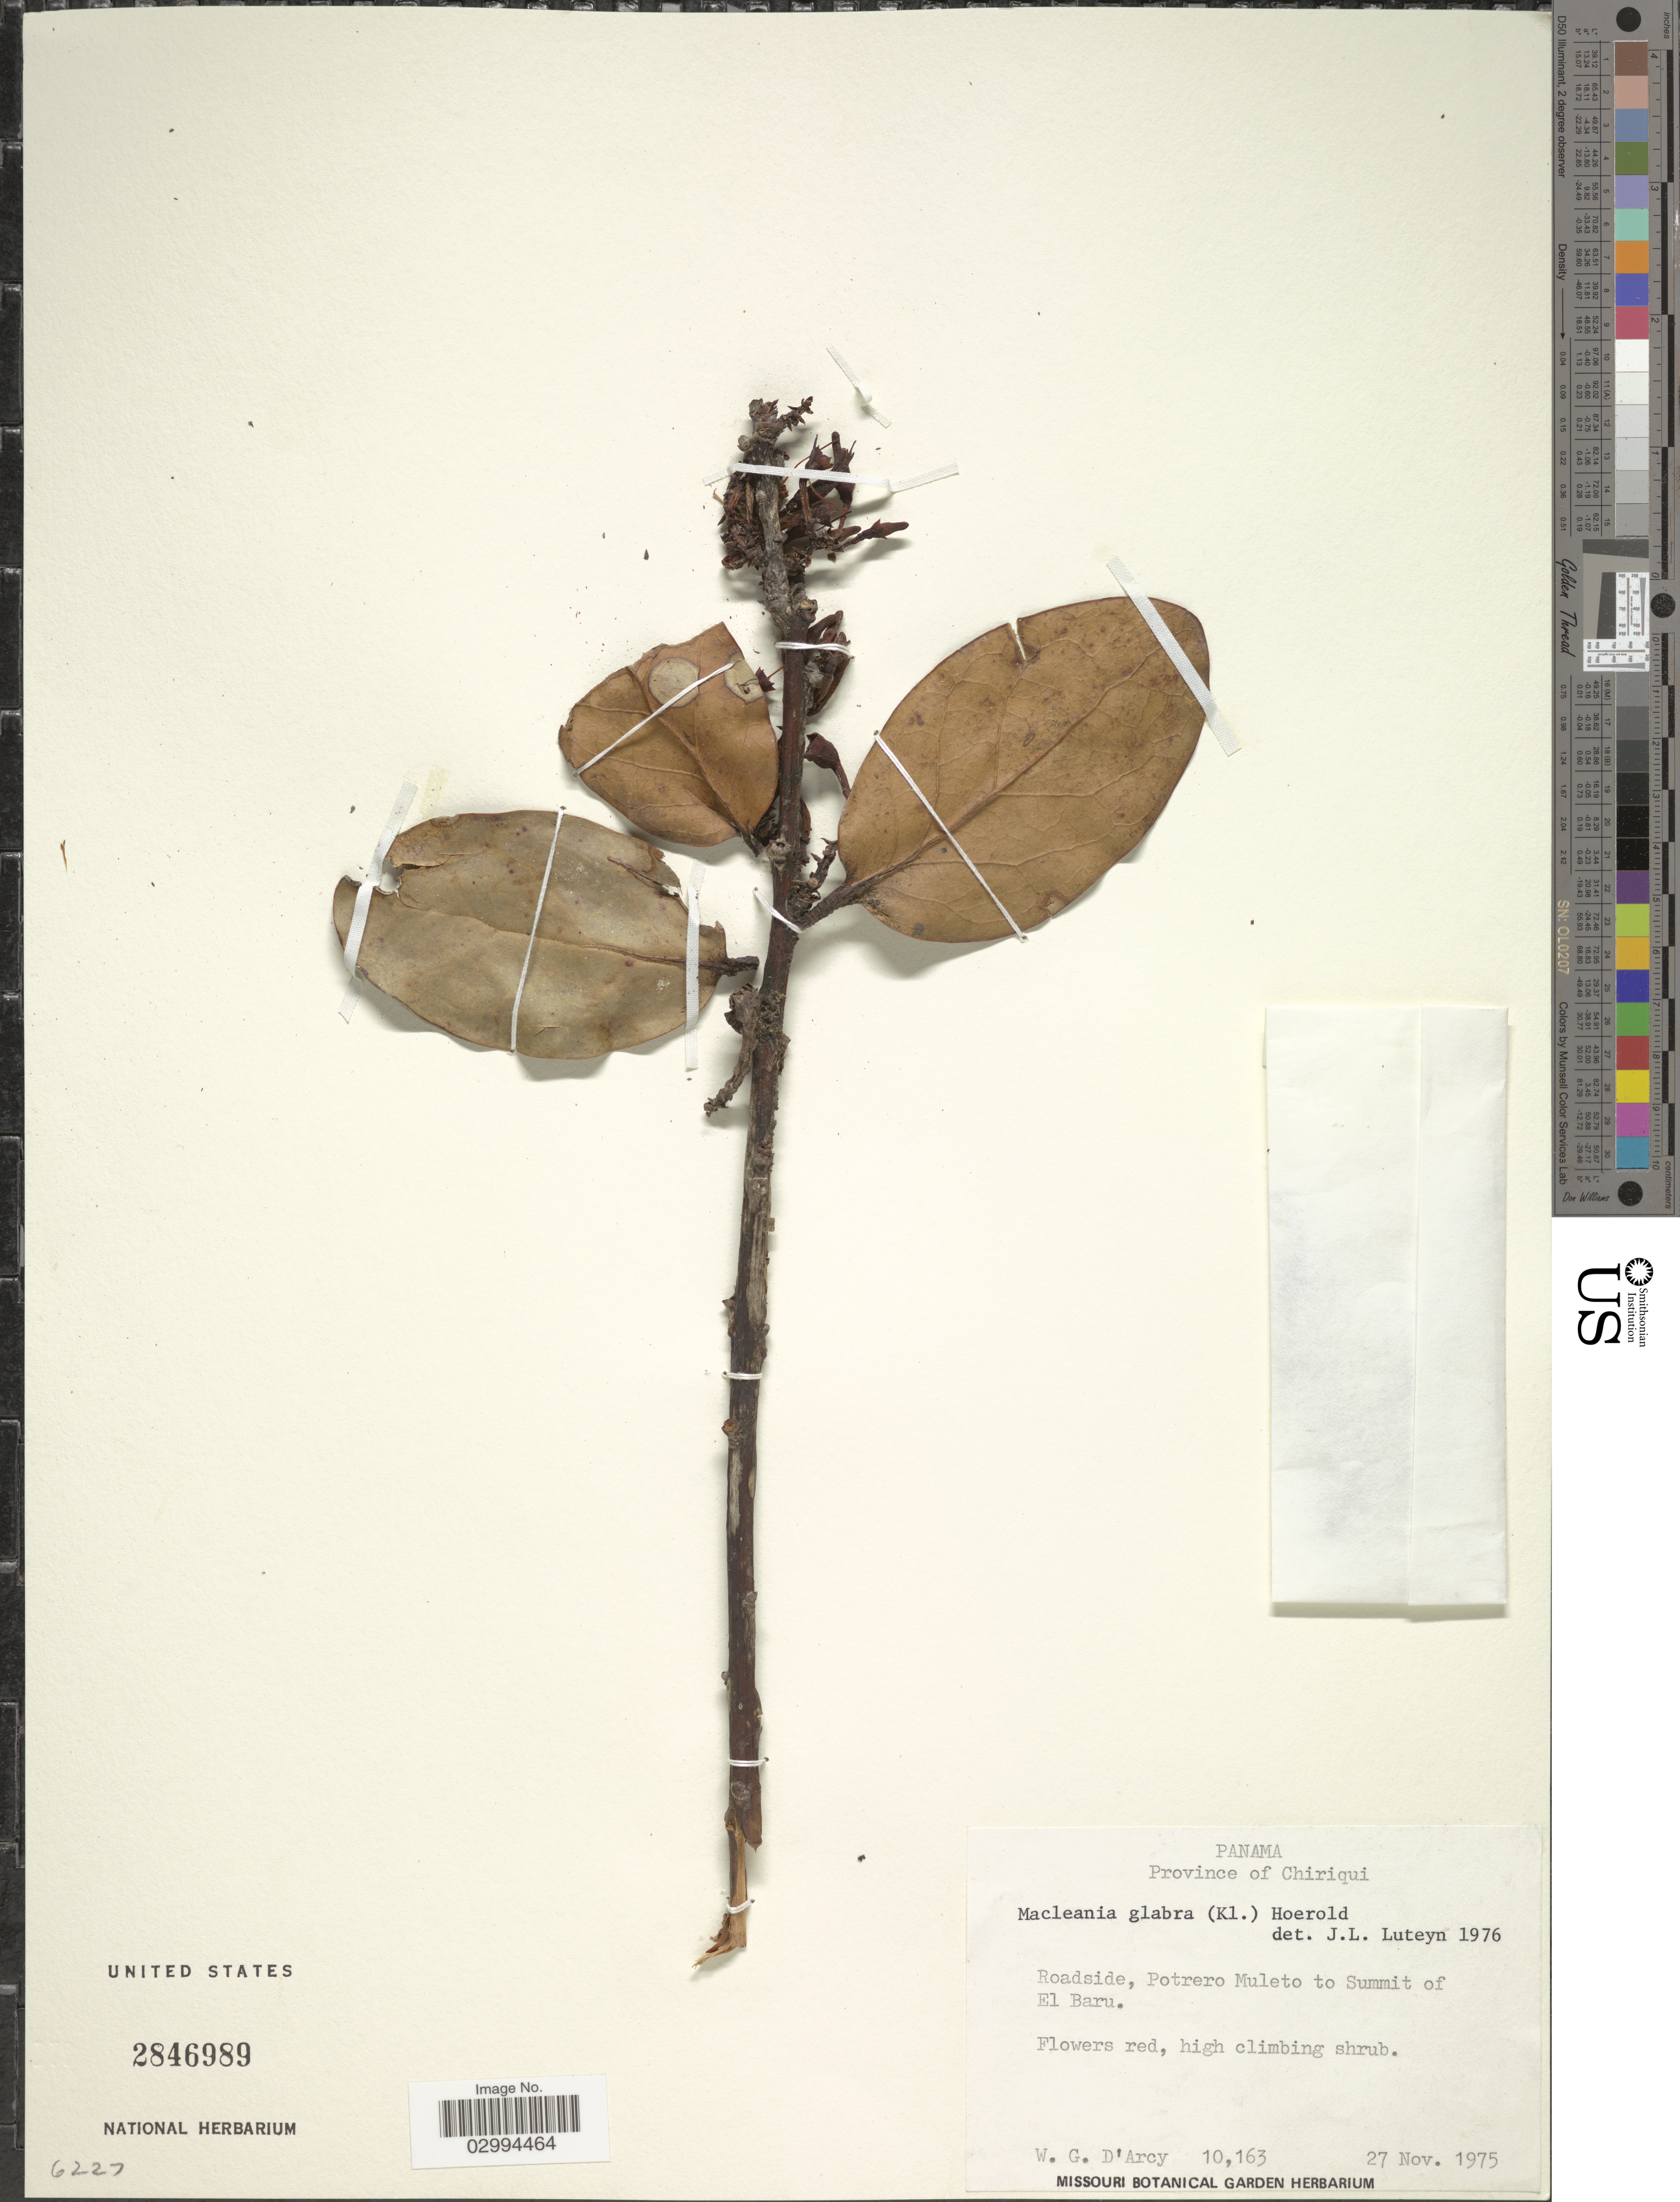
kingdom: Plantae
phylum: Tracheophyta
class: Magnoliopsida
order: Ericales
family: Ericaceae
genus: Macleania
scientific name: Macleania glabra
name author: (Klotzsch) Hoerold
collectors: W. G. D'Arcy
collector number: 10163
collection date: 1975-11-27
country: Panama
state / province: Chiriqui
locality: Roadside, potrero Muleto to Summit of El Baru.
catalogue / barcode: US 2846989